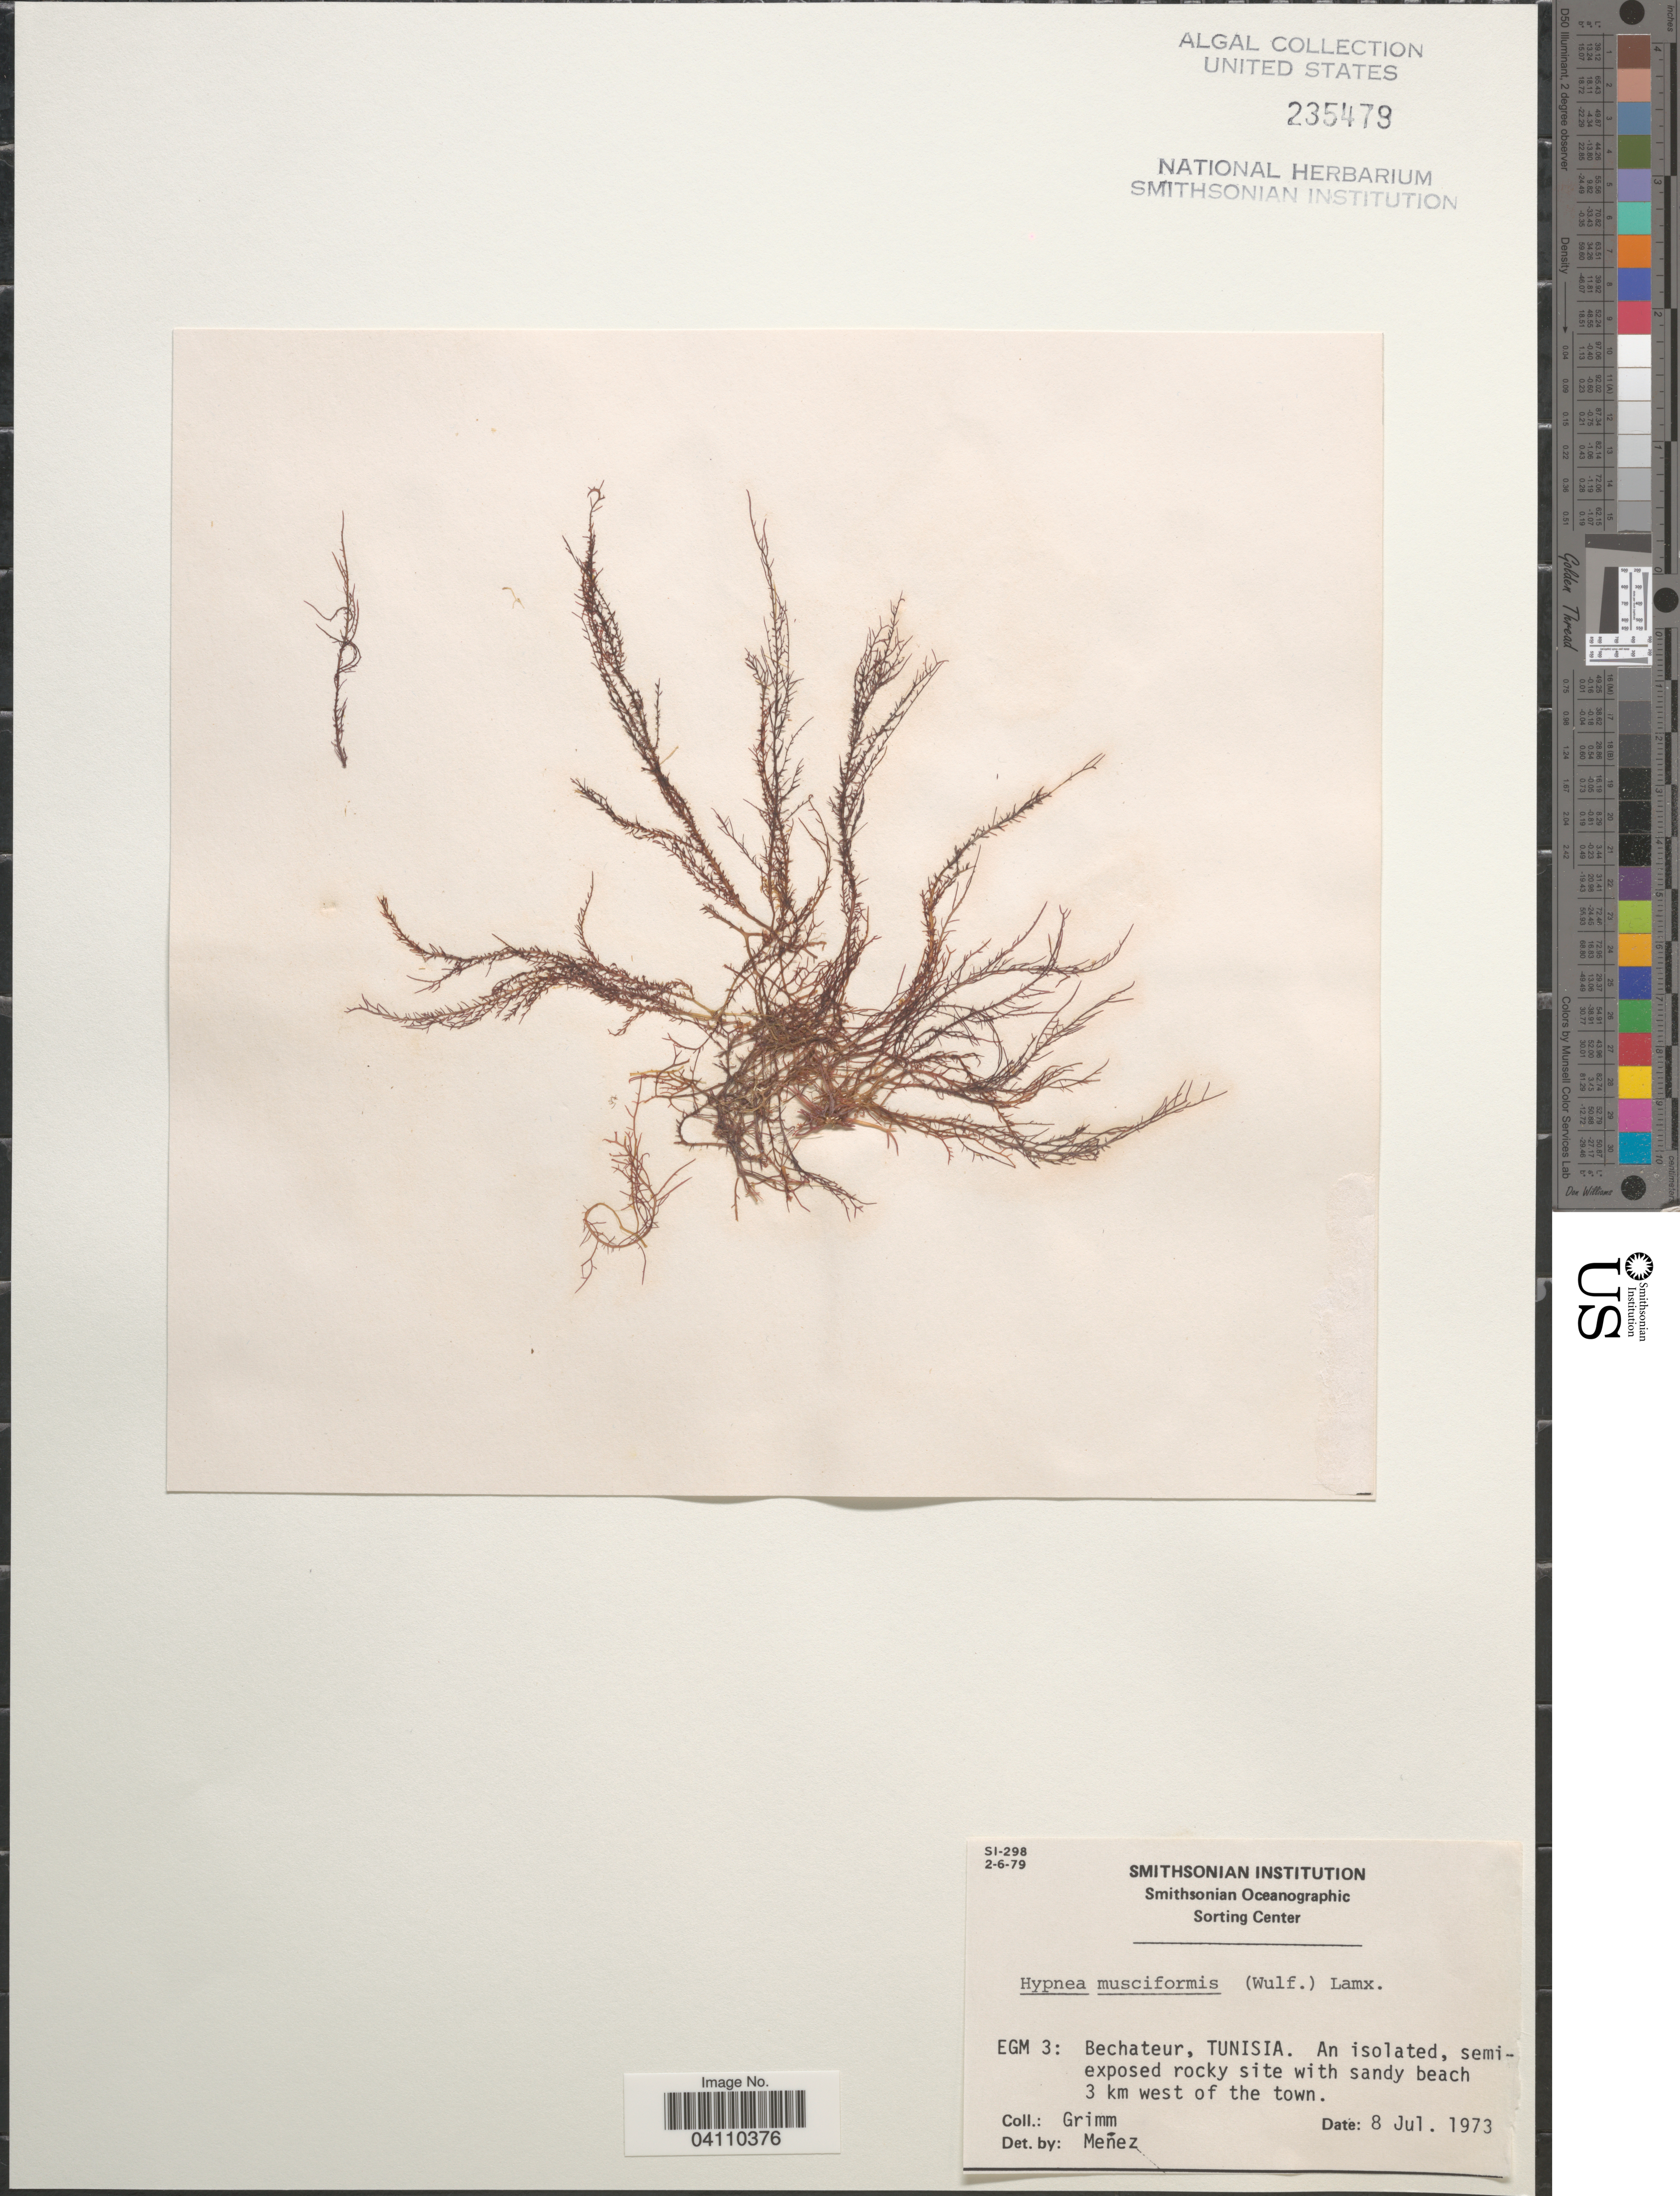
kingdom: Plantae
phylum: Rhodophyta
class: Florideophyceae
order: Gigartinales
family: Cystocloniaceae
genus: Hypnea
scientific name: Hypnea musciformis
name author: (Wulfen) J.V.Lamouroux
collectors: Grimm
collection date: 1973-07-08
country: Tunisia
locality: EGM 3: Bechateur. Beach 3 km west of the town.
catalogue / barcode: US 235479